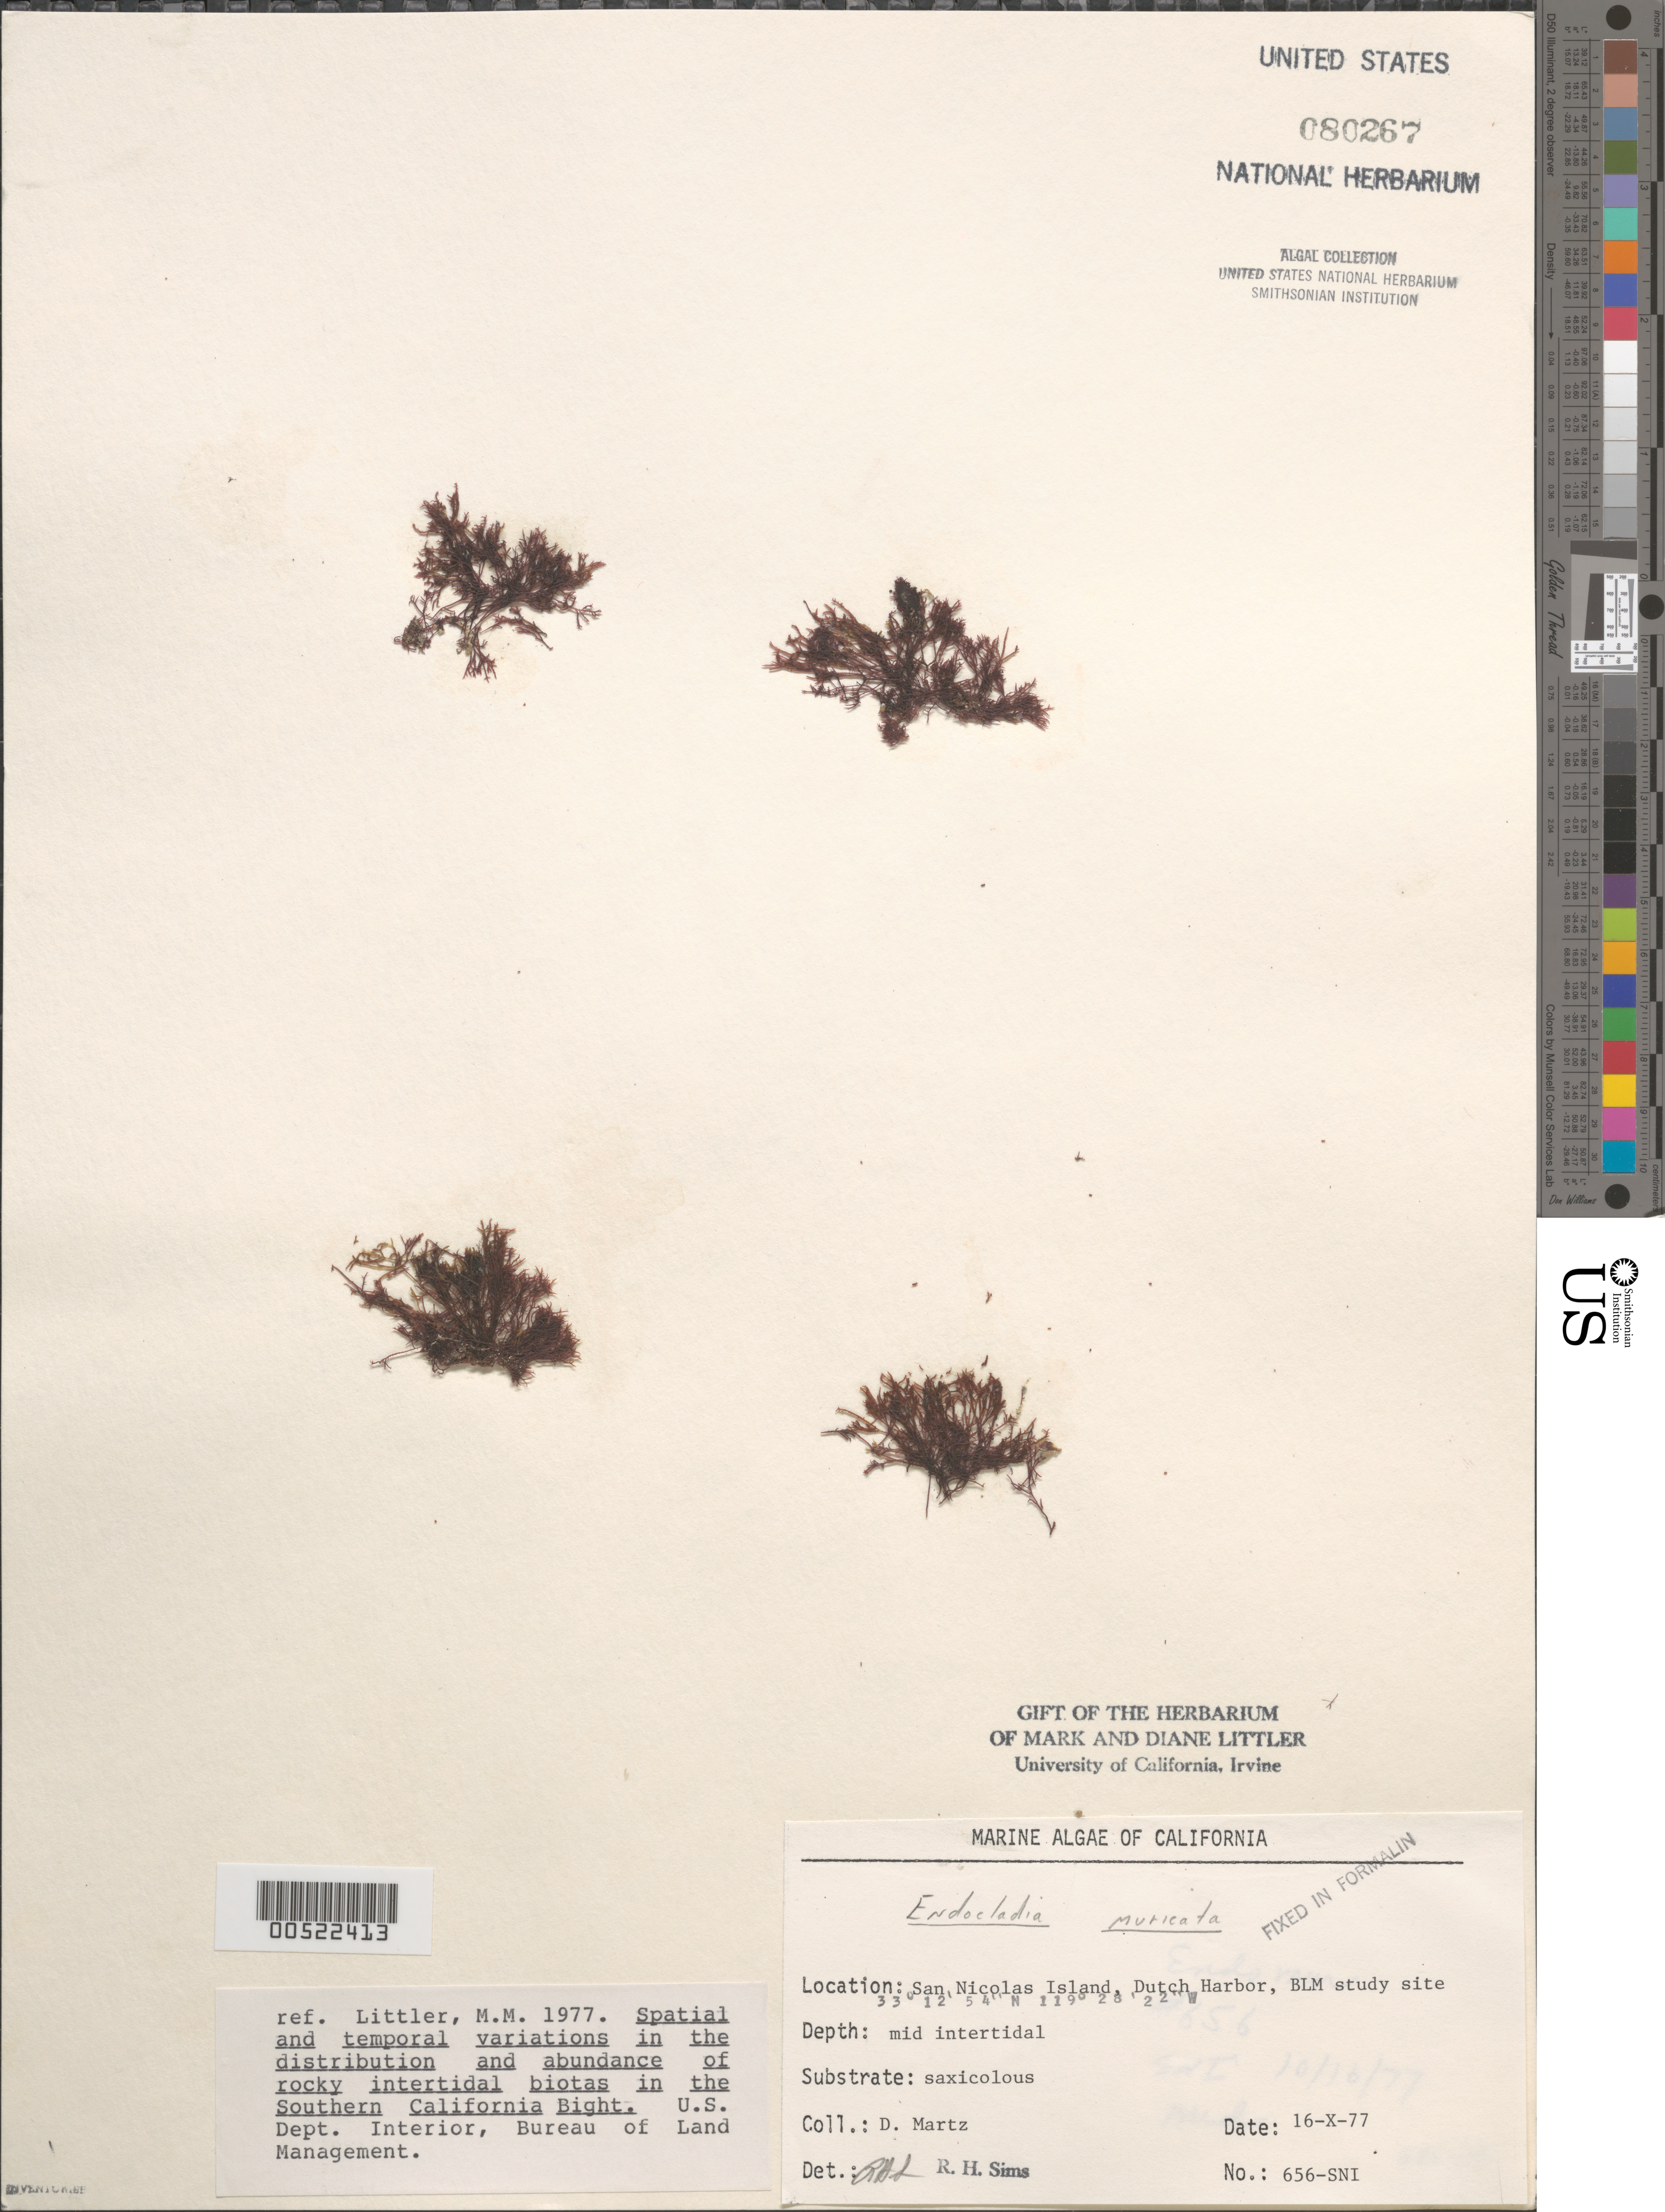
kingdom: Plantae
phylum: Rhodophyta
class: Florideophyceae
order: Gigartinales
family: Endocladiaceae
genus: Endocladia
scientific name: Endocladia muricata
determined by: Sims, Robert H.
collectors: D. Martz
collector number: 656-sni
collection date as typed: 16 Oct 1977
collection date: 1977-10-16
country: United States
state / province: California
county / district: Ventura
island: San Nicolas Island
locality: Dutch Harbor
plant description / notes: BLM-SOCALBIGHT Rocky Intertidal Survey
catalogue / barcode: US 80267